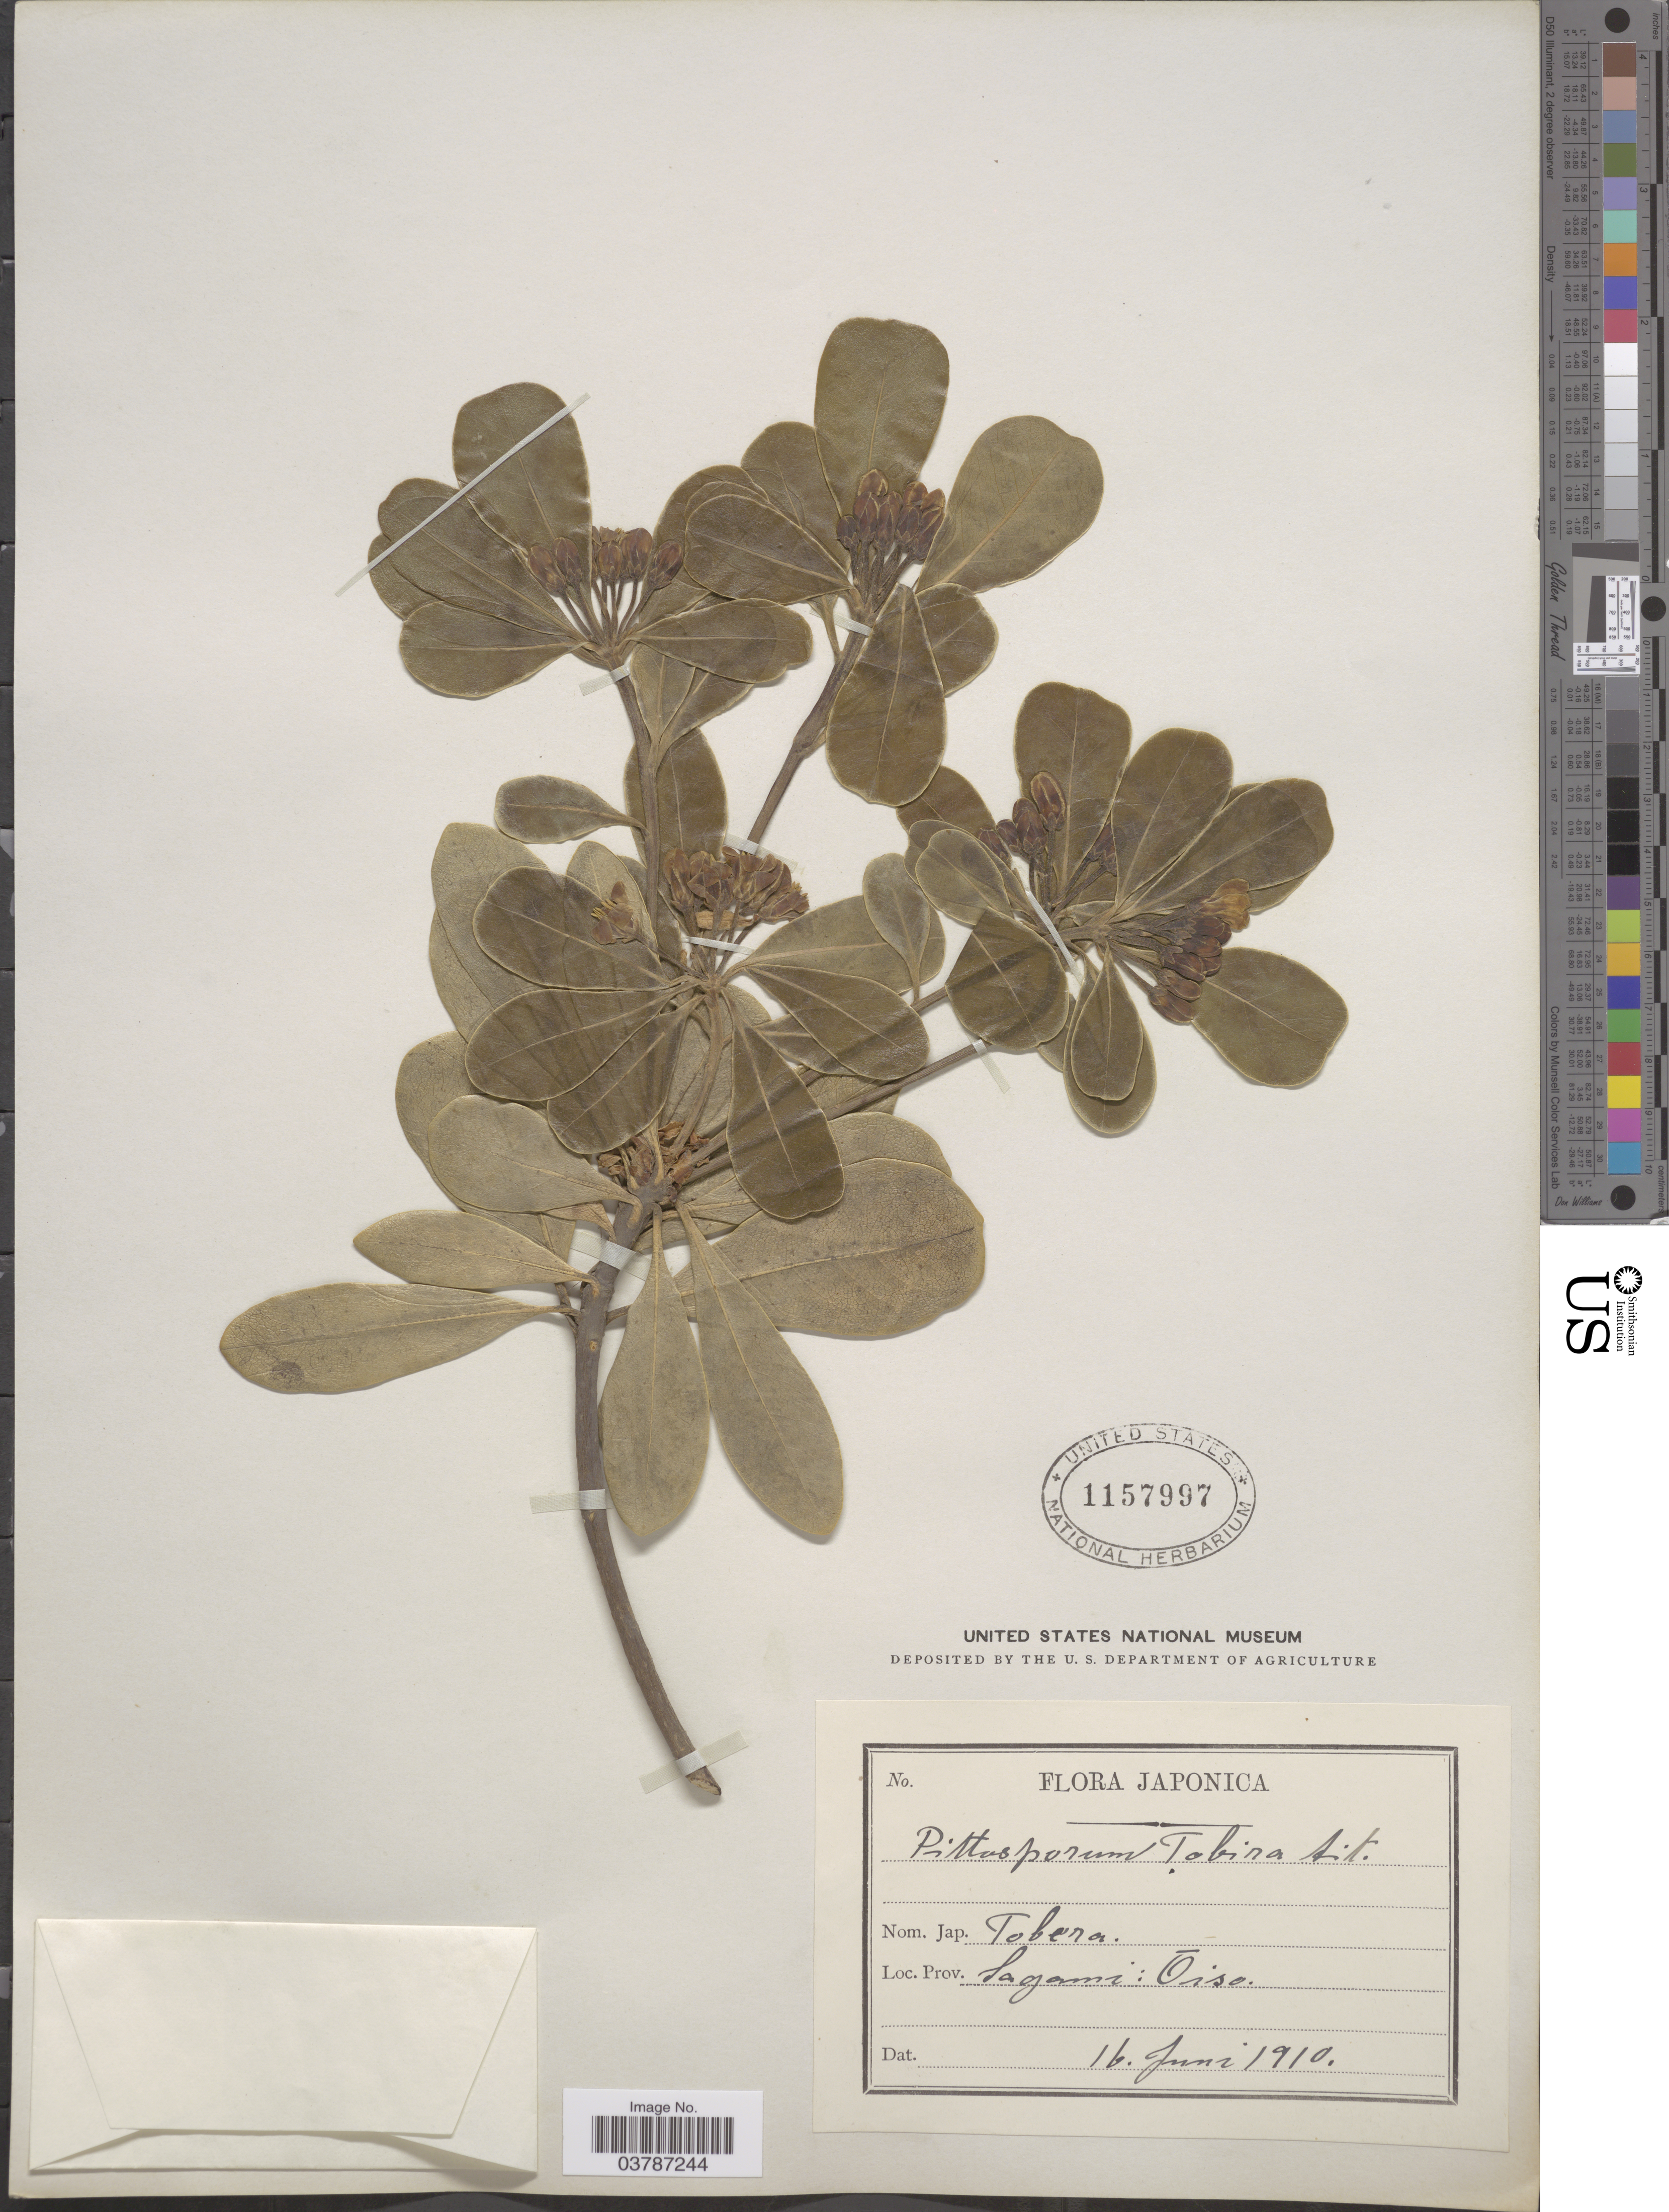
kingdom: Plantae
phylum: Tracheophyta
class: Magnoliopsida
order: Apiales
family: Pittosporaceae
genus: Pittosporum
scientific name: Pittosporum tobira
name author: (Thunb.) W.T. Aiton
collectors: United States National Museum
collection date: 1910-06-16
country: Japan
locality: Japonica. Sagami: Oiso.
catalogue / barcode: US 1157997